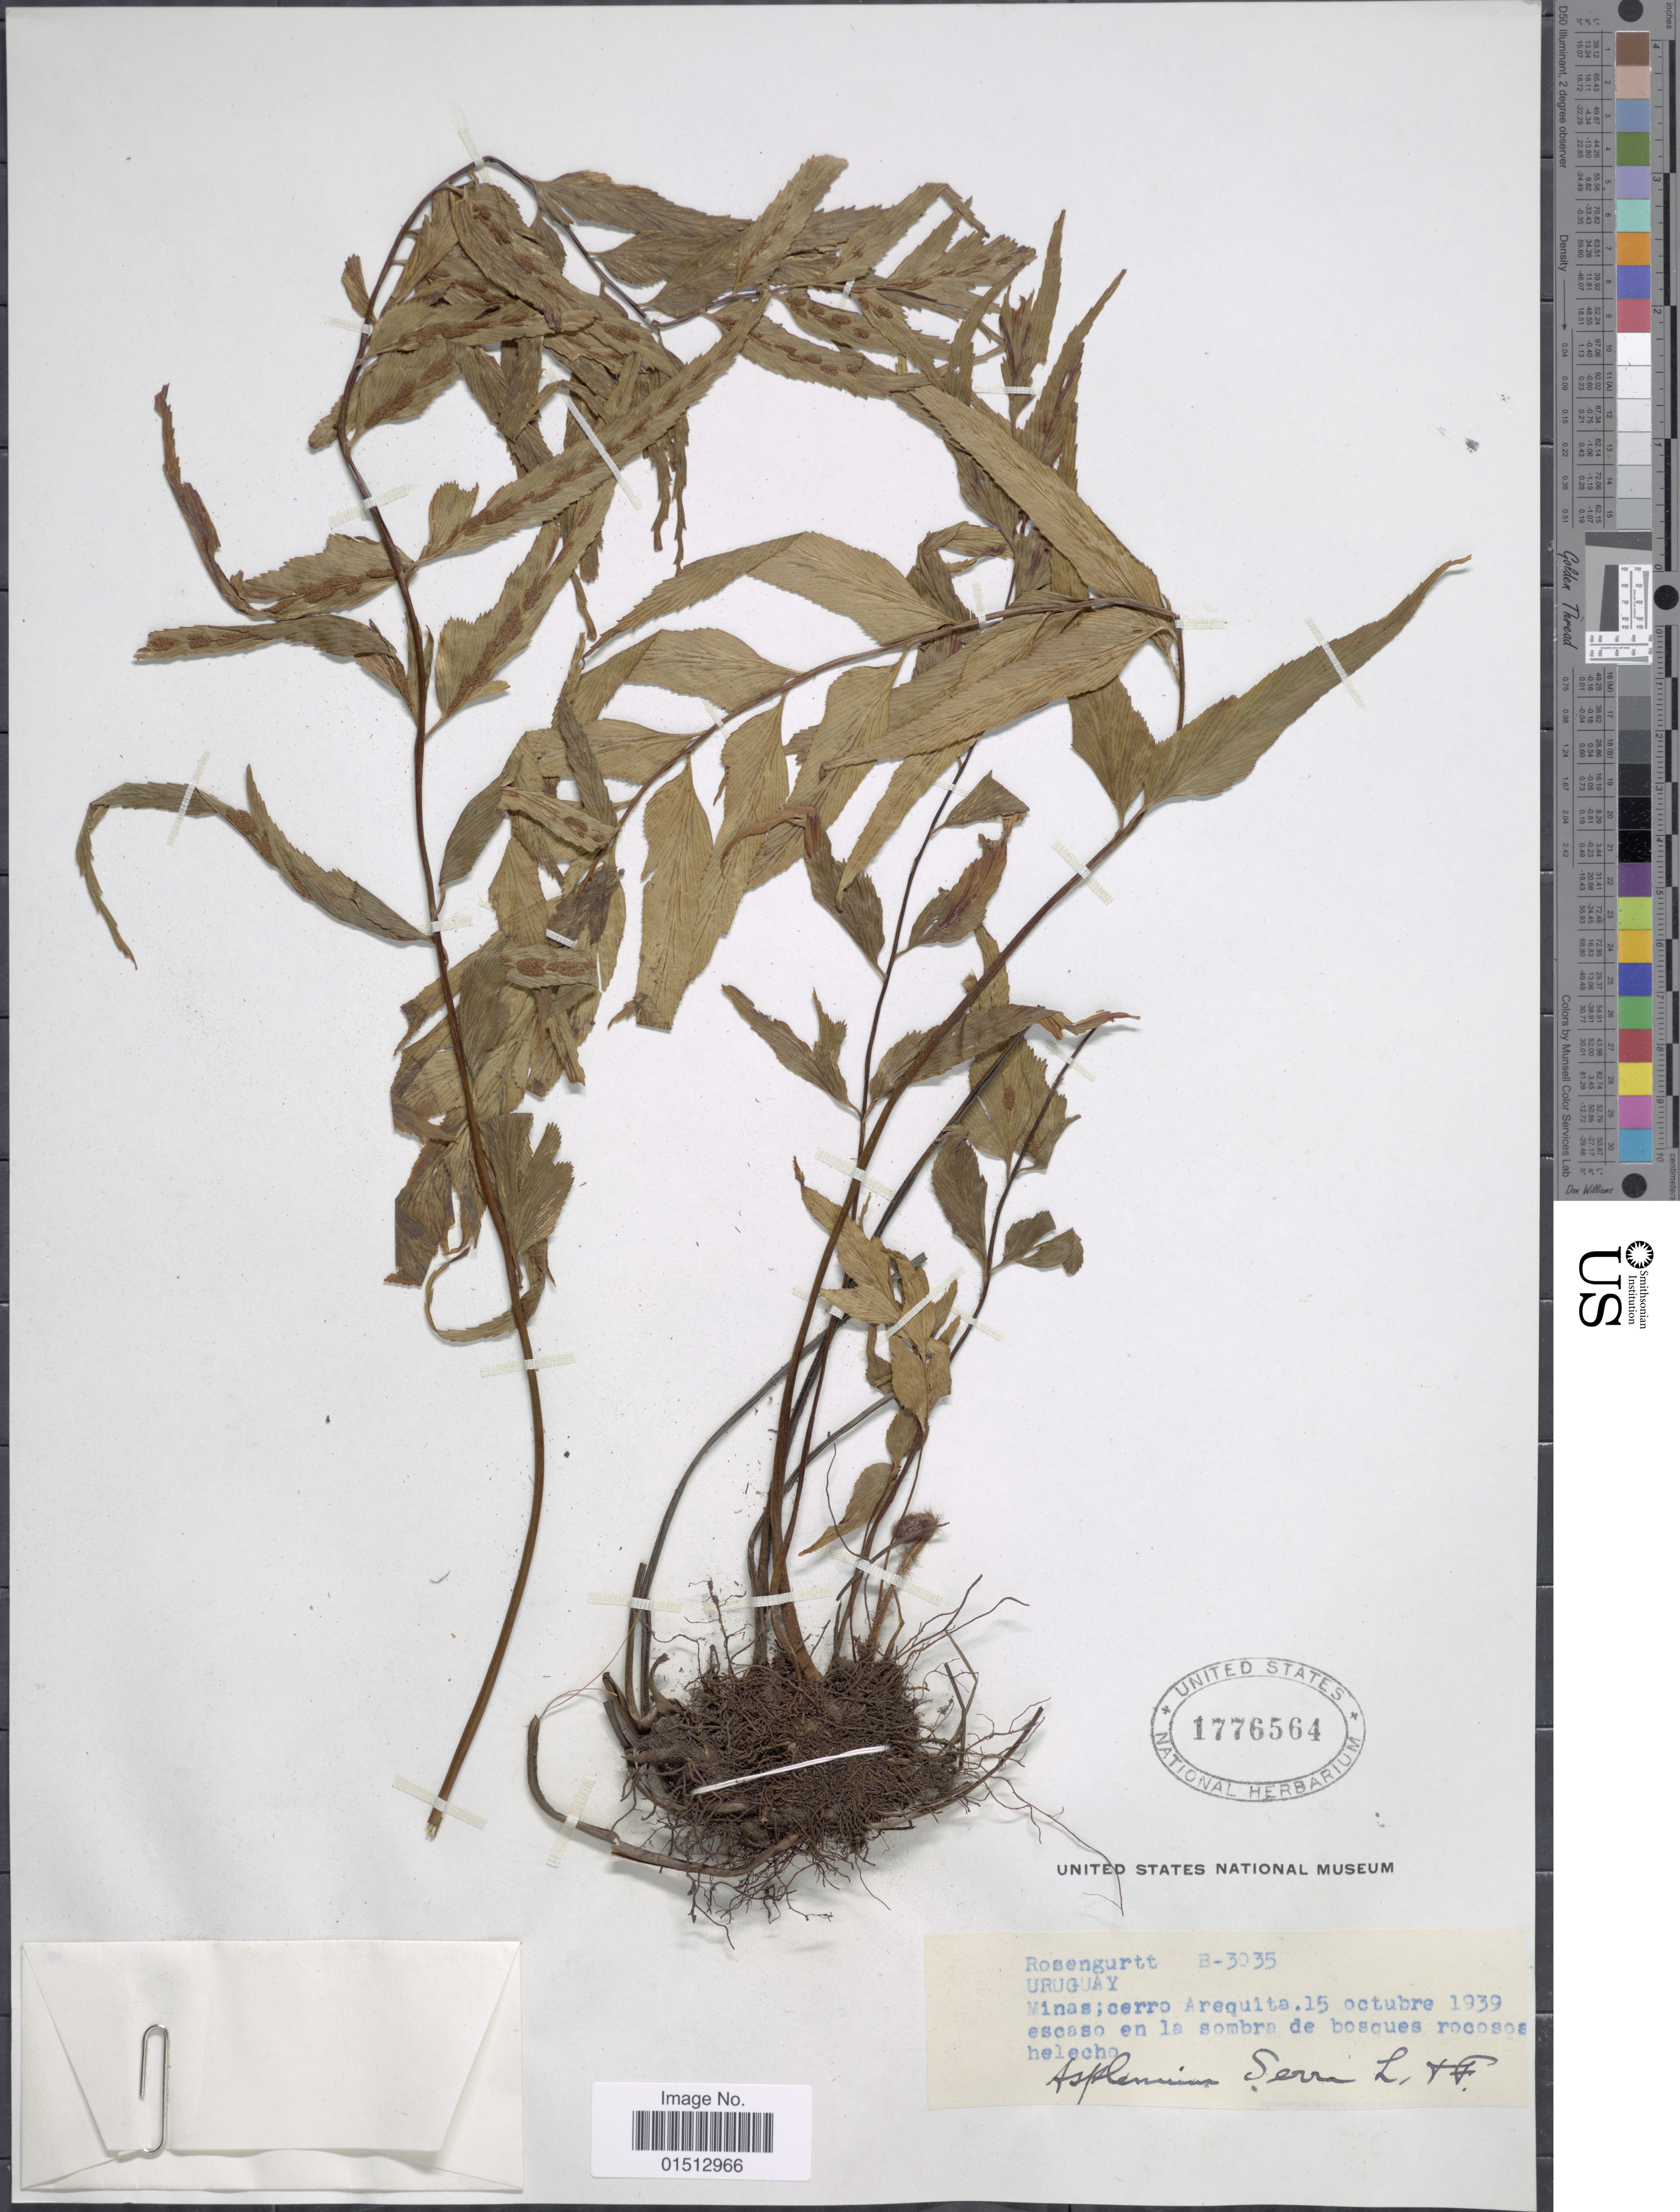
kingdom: Plantae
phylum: Tracheophyta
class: Polypodiopsida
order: Polypodiales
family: Aspleniaceae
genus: Asplenium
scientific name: Asplenium serra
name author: Langsd. & Fisch.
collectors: Rosengurtt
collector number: B-3035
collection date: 1939-10-15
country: Uruguay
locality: Uruguay, Minas; Cerro Arequita.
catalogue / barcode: US 1776564